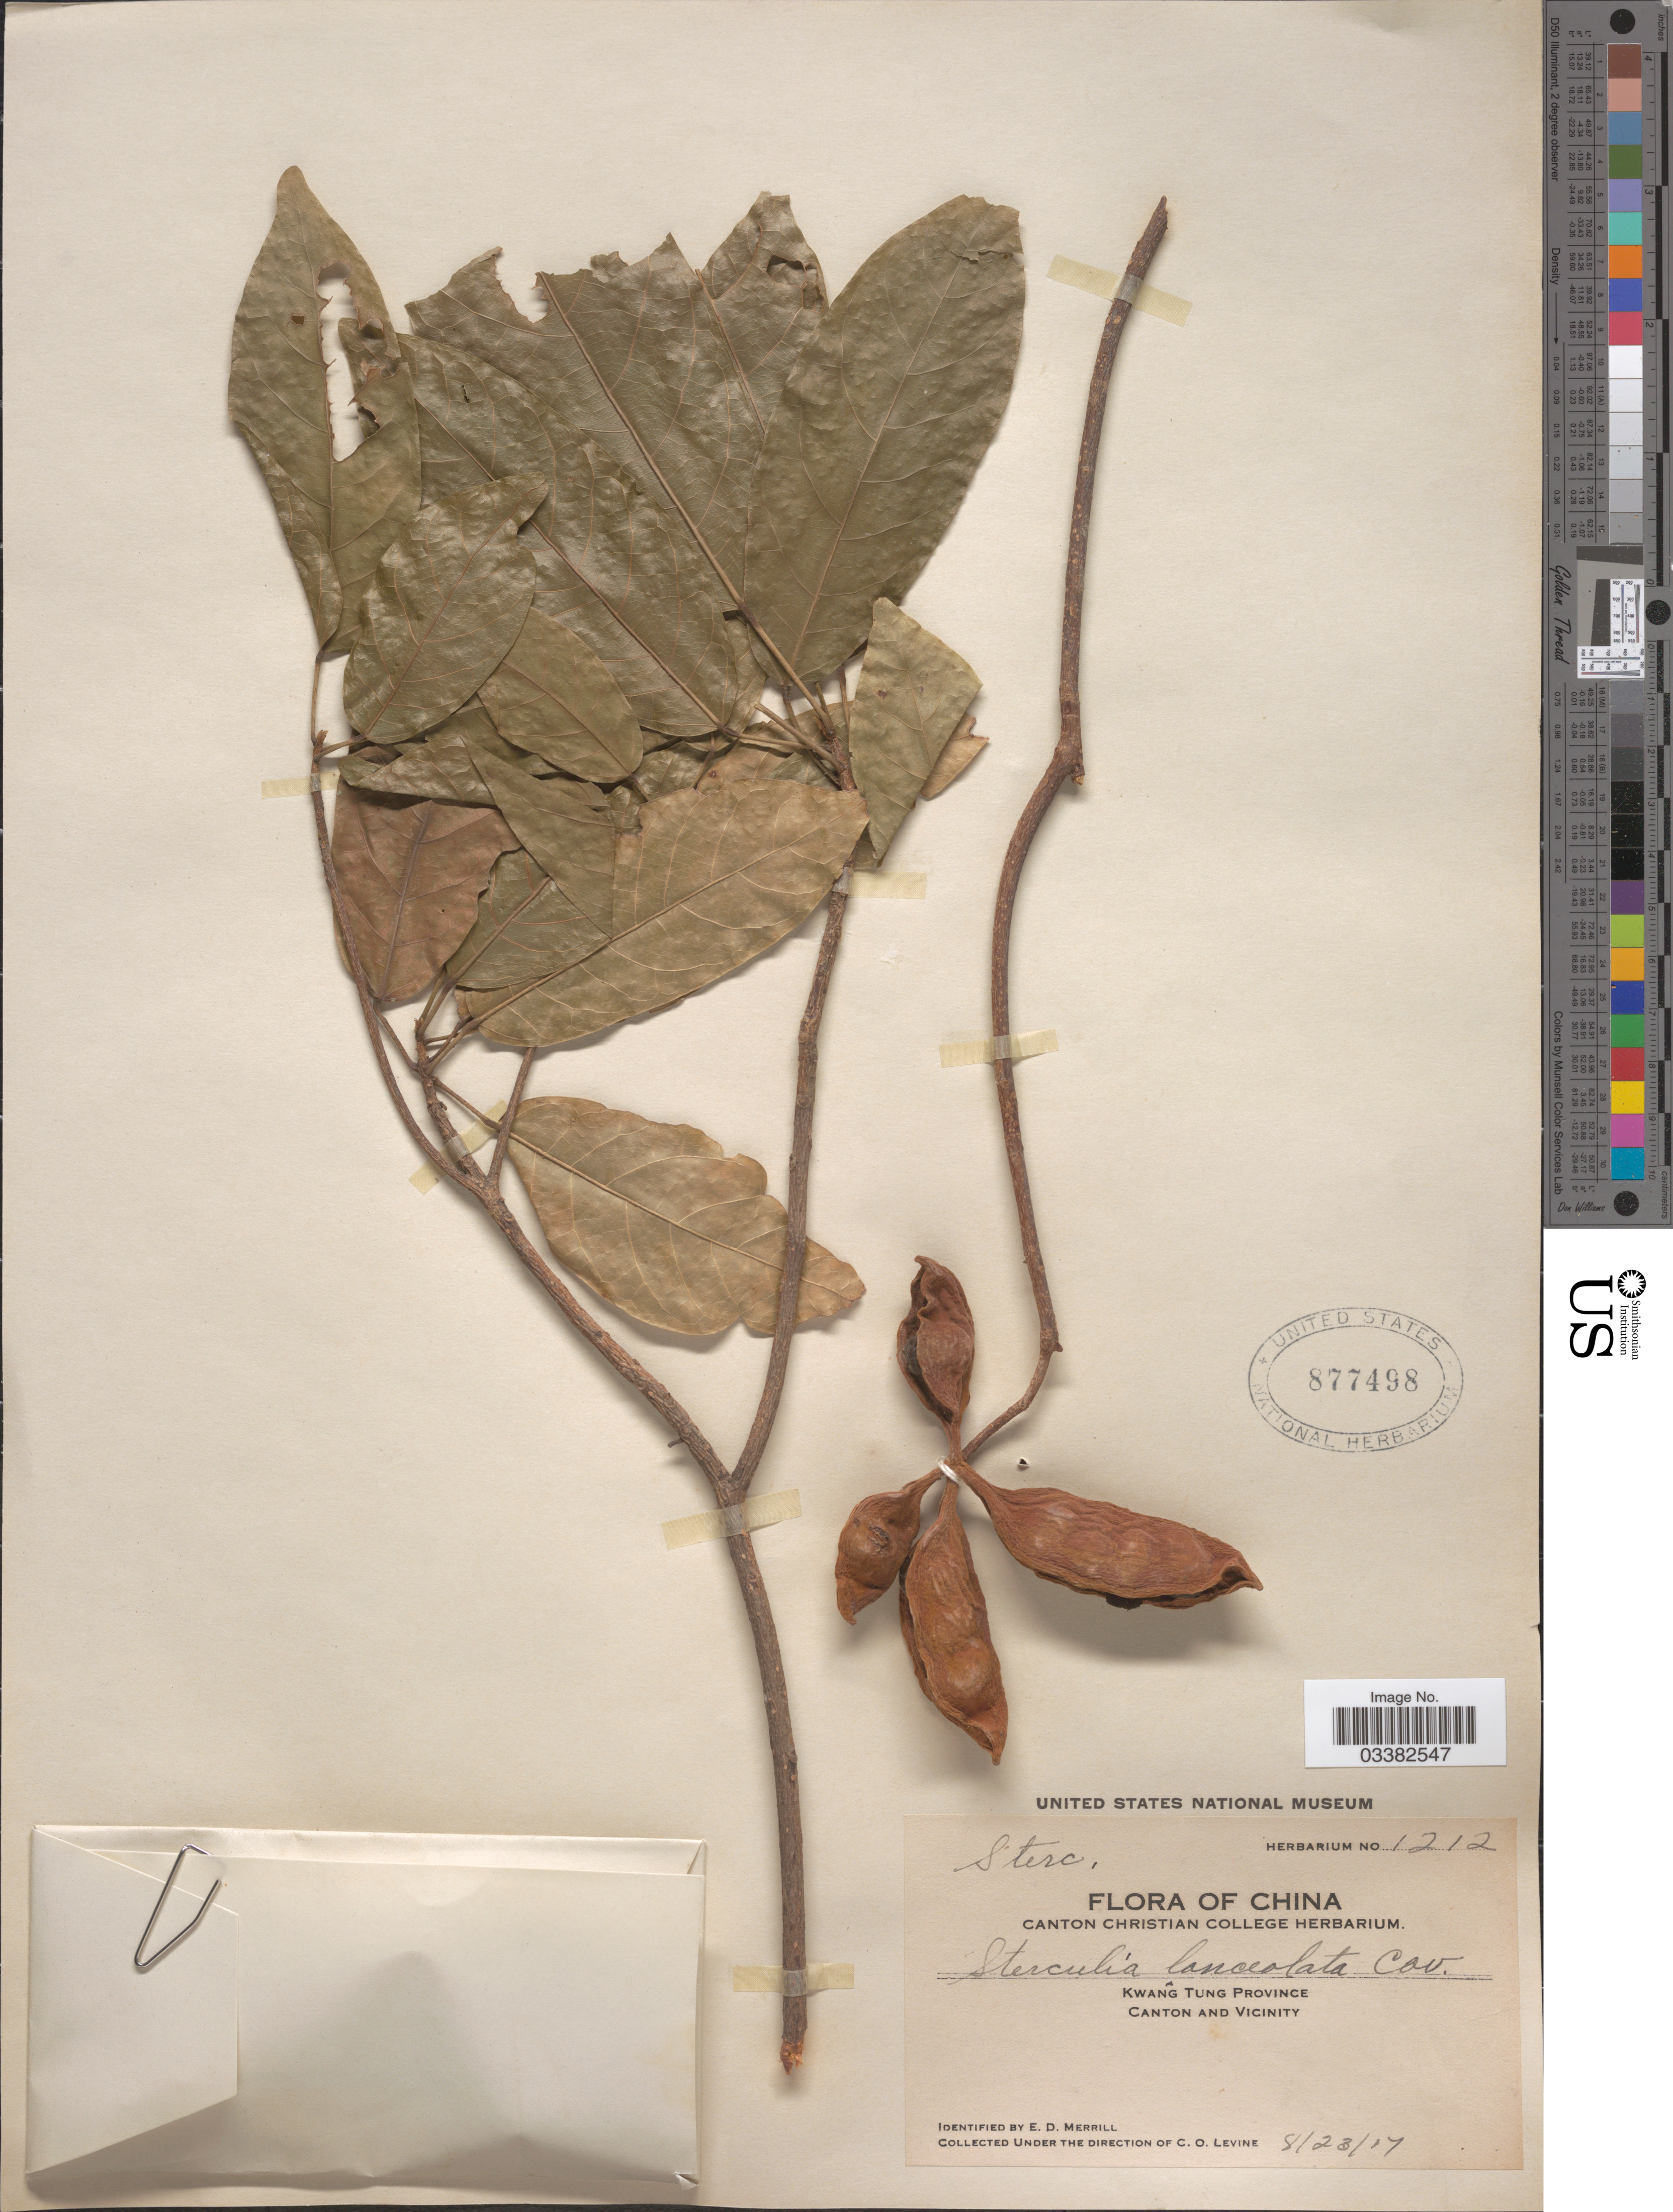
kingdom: Plantae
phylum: Tracheophyta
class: Magnoliopsida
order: Malvales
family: Malvaceae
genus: Sterculia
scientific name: Sterculia lanceolata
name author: Cav.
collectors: C. O. Levine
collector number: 1212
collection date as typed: Transcribed d/m/y: 23/8/17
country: China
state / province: Guangdong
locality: Kwang Tung Province. Canton and Vicinity.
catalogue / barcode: US 877498